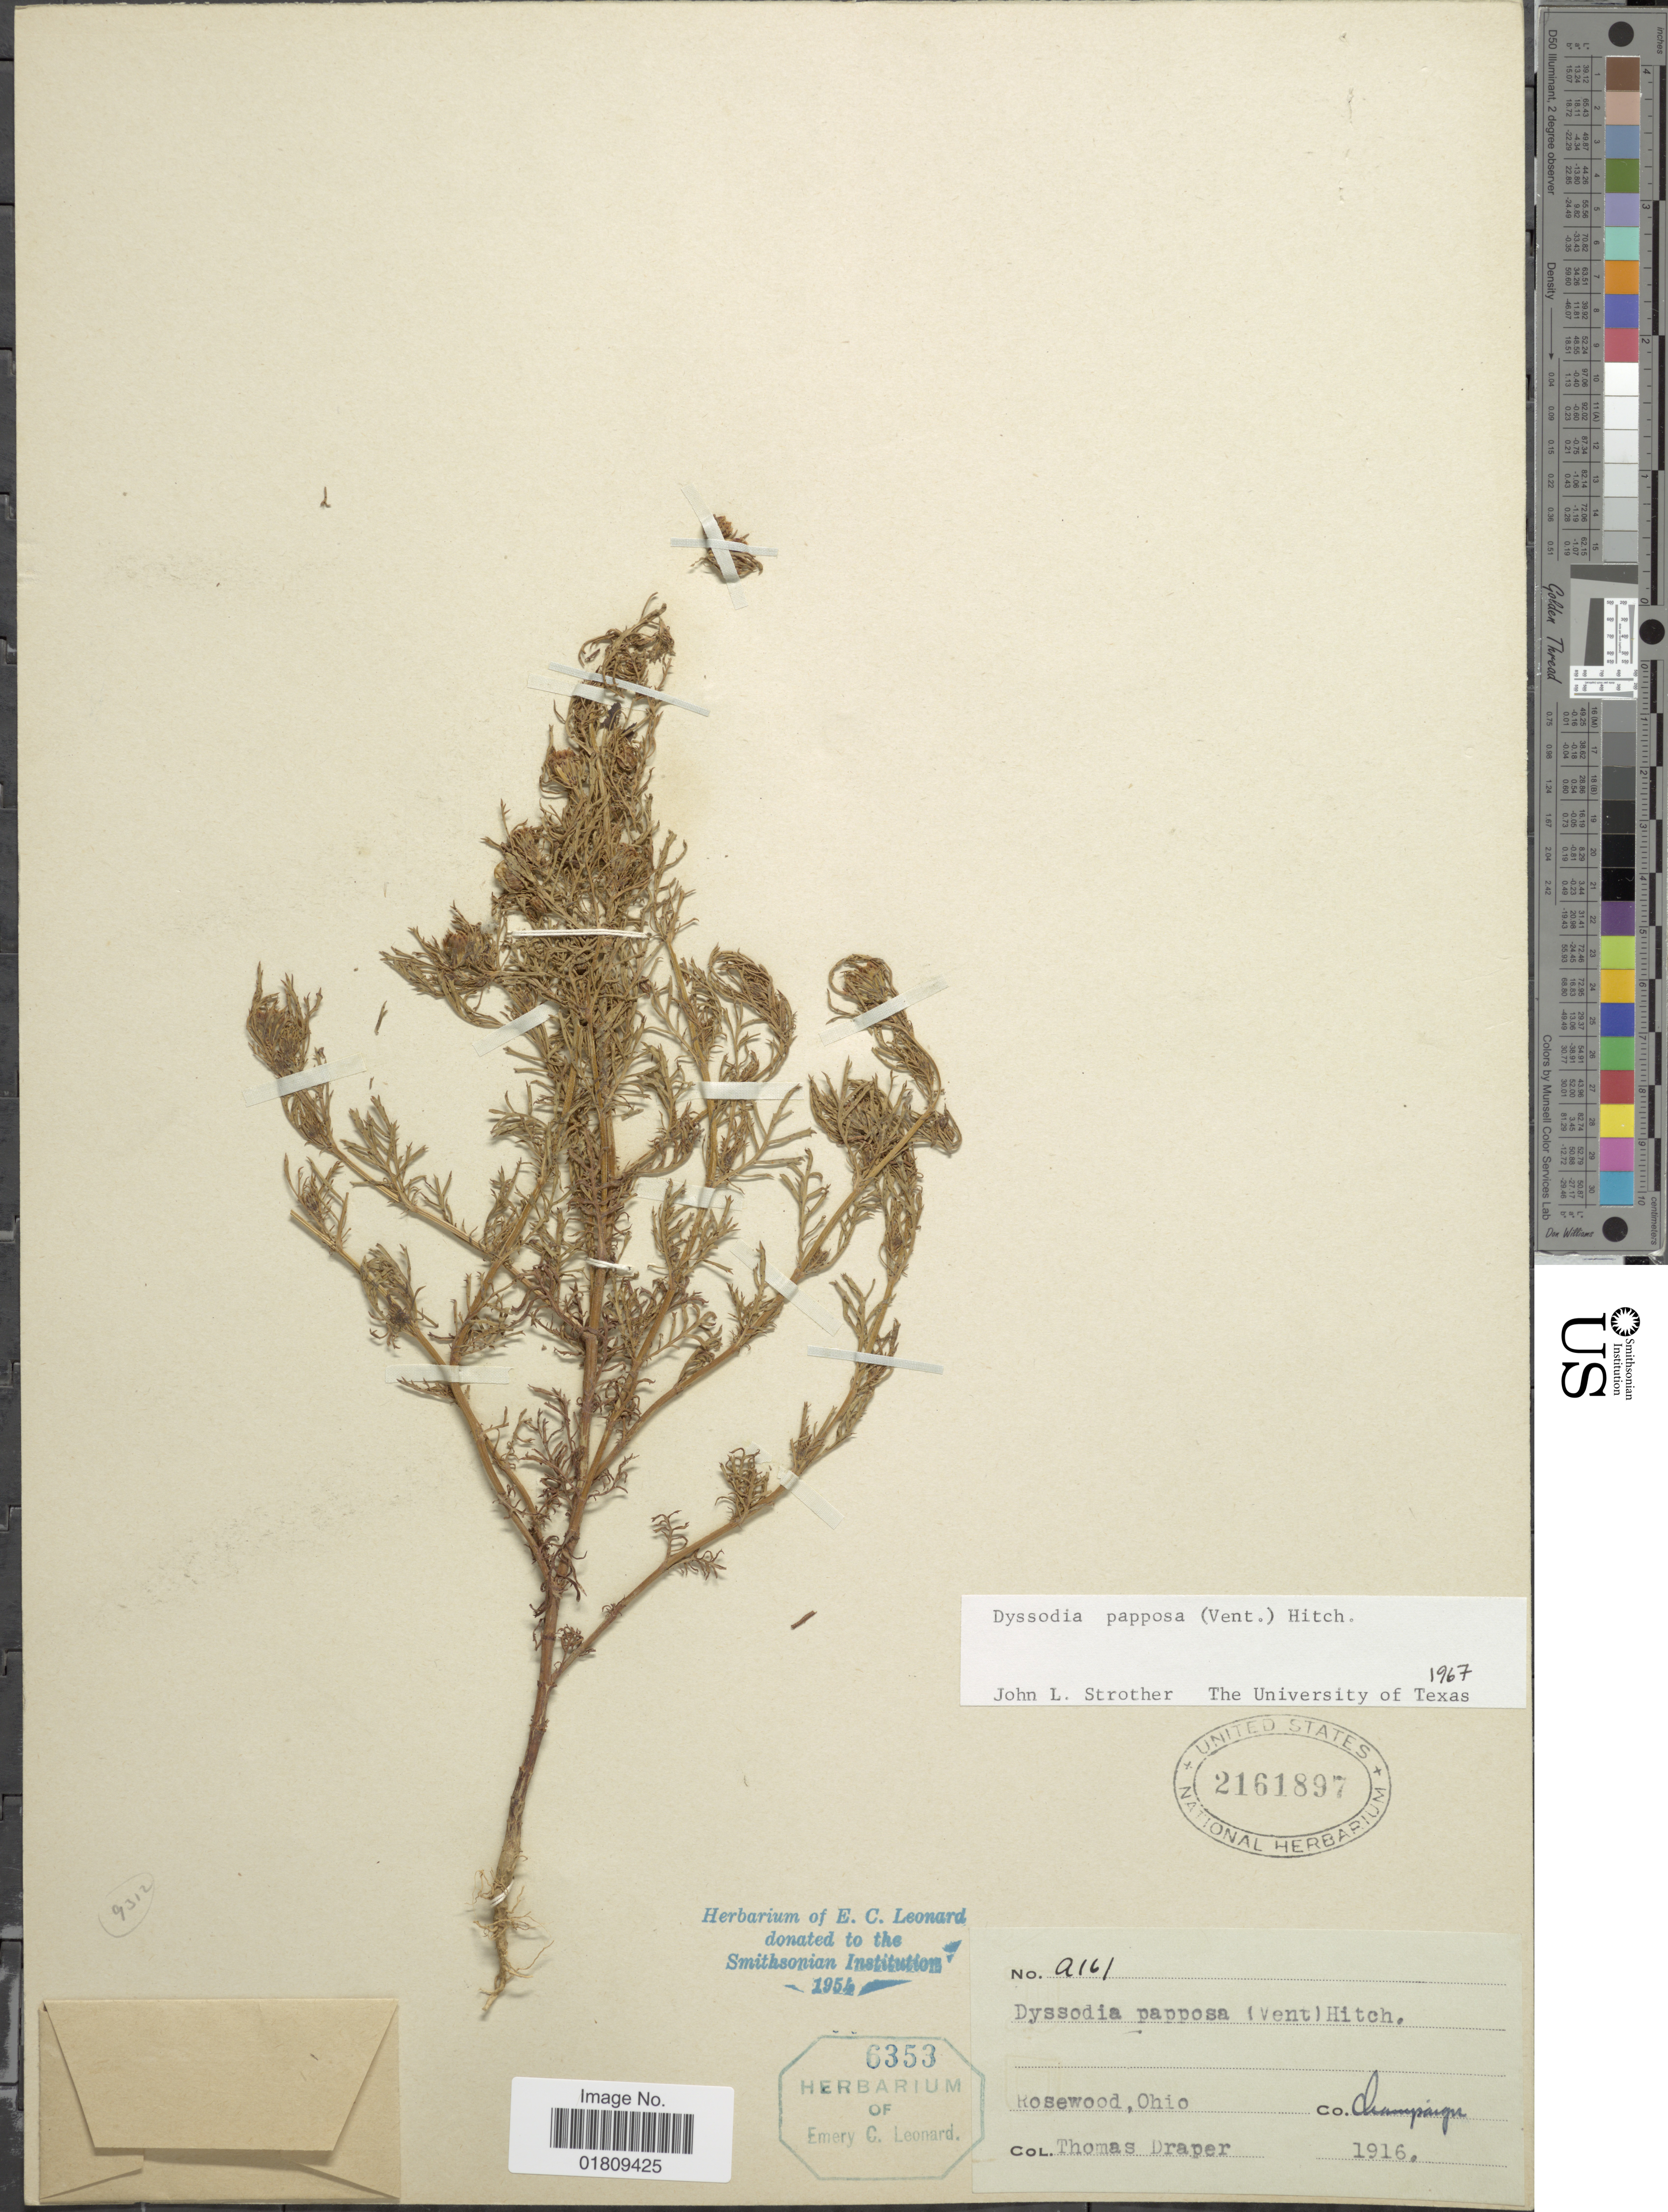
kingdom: Plantae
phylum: Tracheophyta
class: Magnoliopsida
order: Asterales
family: Asteraceae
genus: Dyssodia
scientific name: Dyssodia papposa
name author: (Vent.) Hitchc.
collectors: T. Draper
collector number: a161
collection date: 1916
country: United States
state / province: Ohio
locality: Rosewood, Co. Champaign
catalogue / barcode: US 216897